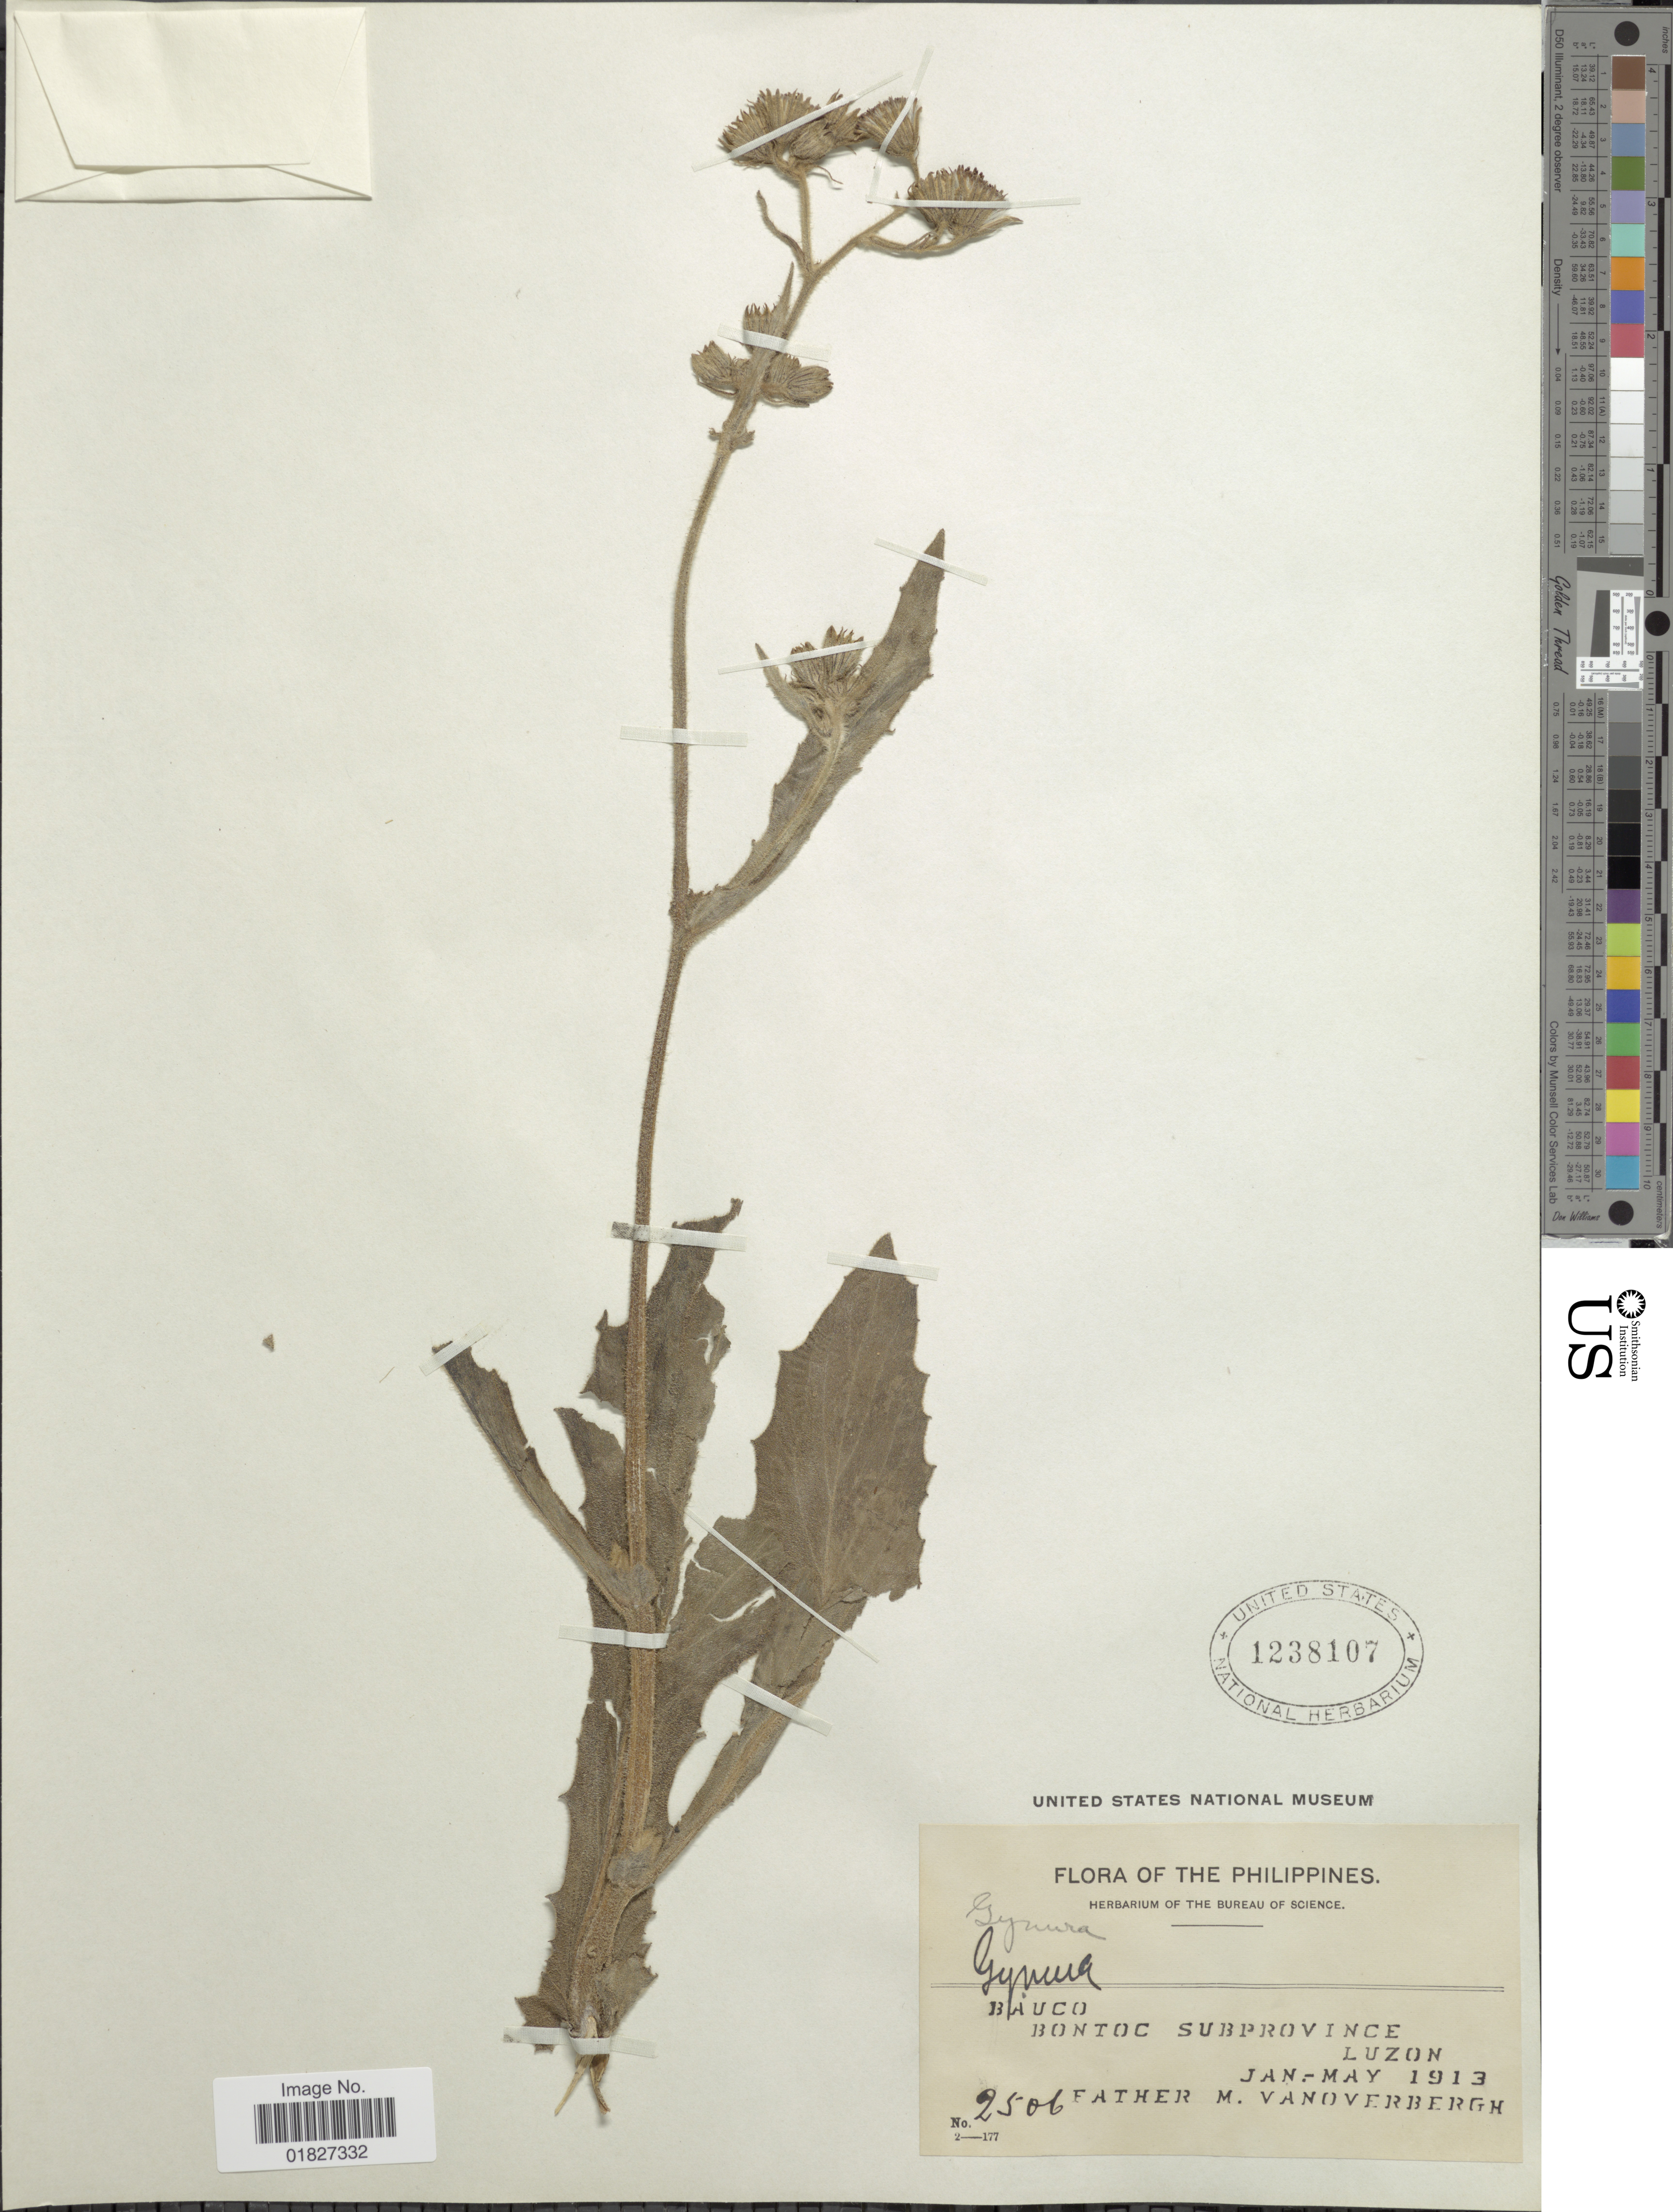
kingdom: Plantae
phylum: Tracheophyta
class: Magnoliopsida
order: Asterales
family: Asteraceae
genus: Gynura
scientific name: Gynura sp.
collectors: M. Vanoverbergh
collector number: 2506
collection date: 1913-01/1913-05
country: Philippines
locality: Bauco, Bontoc Subprovince, Luzon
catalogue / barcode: US 1238107